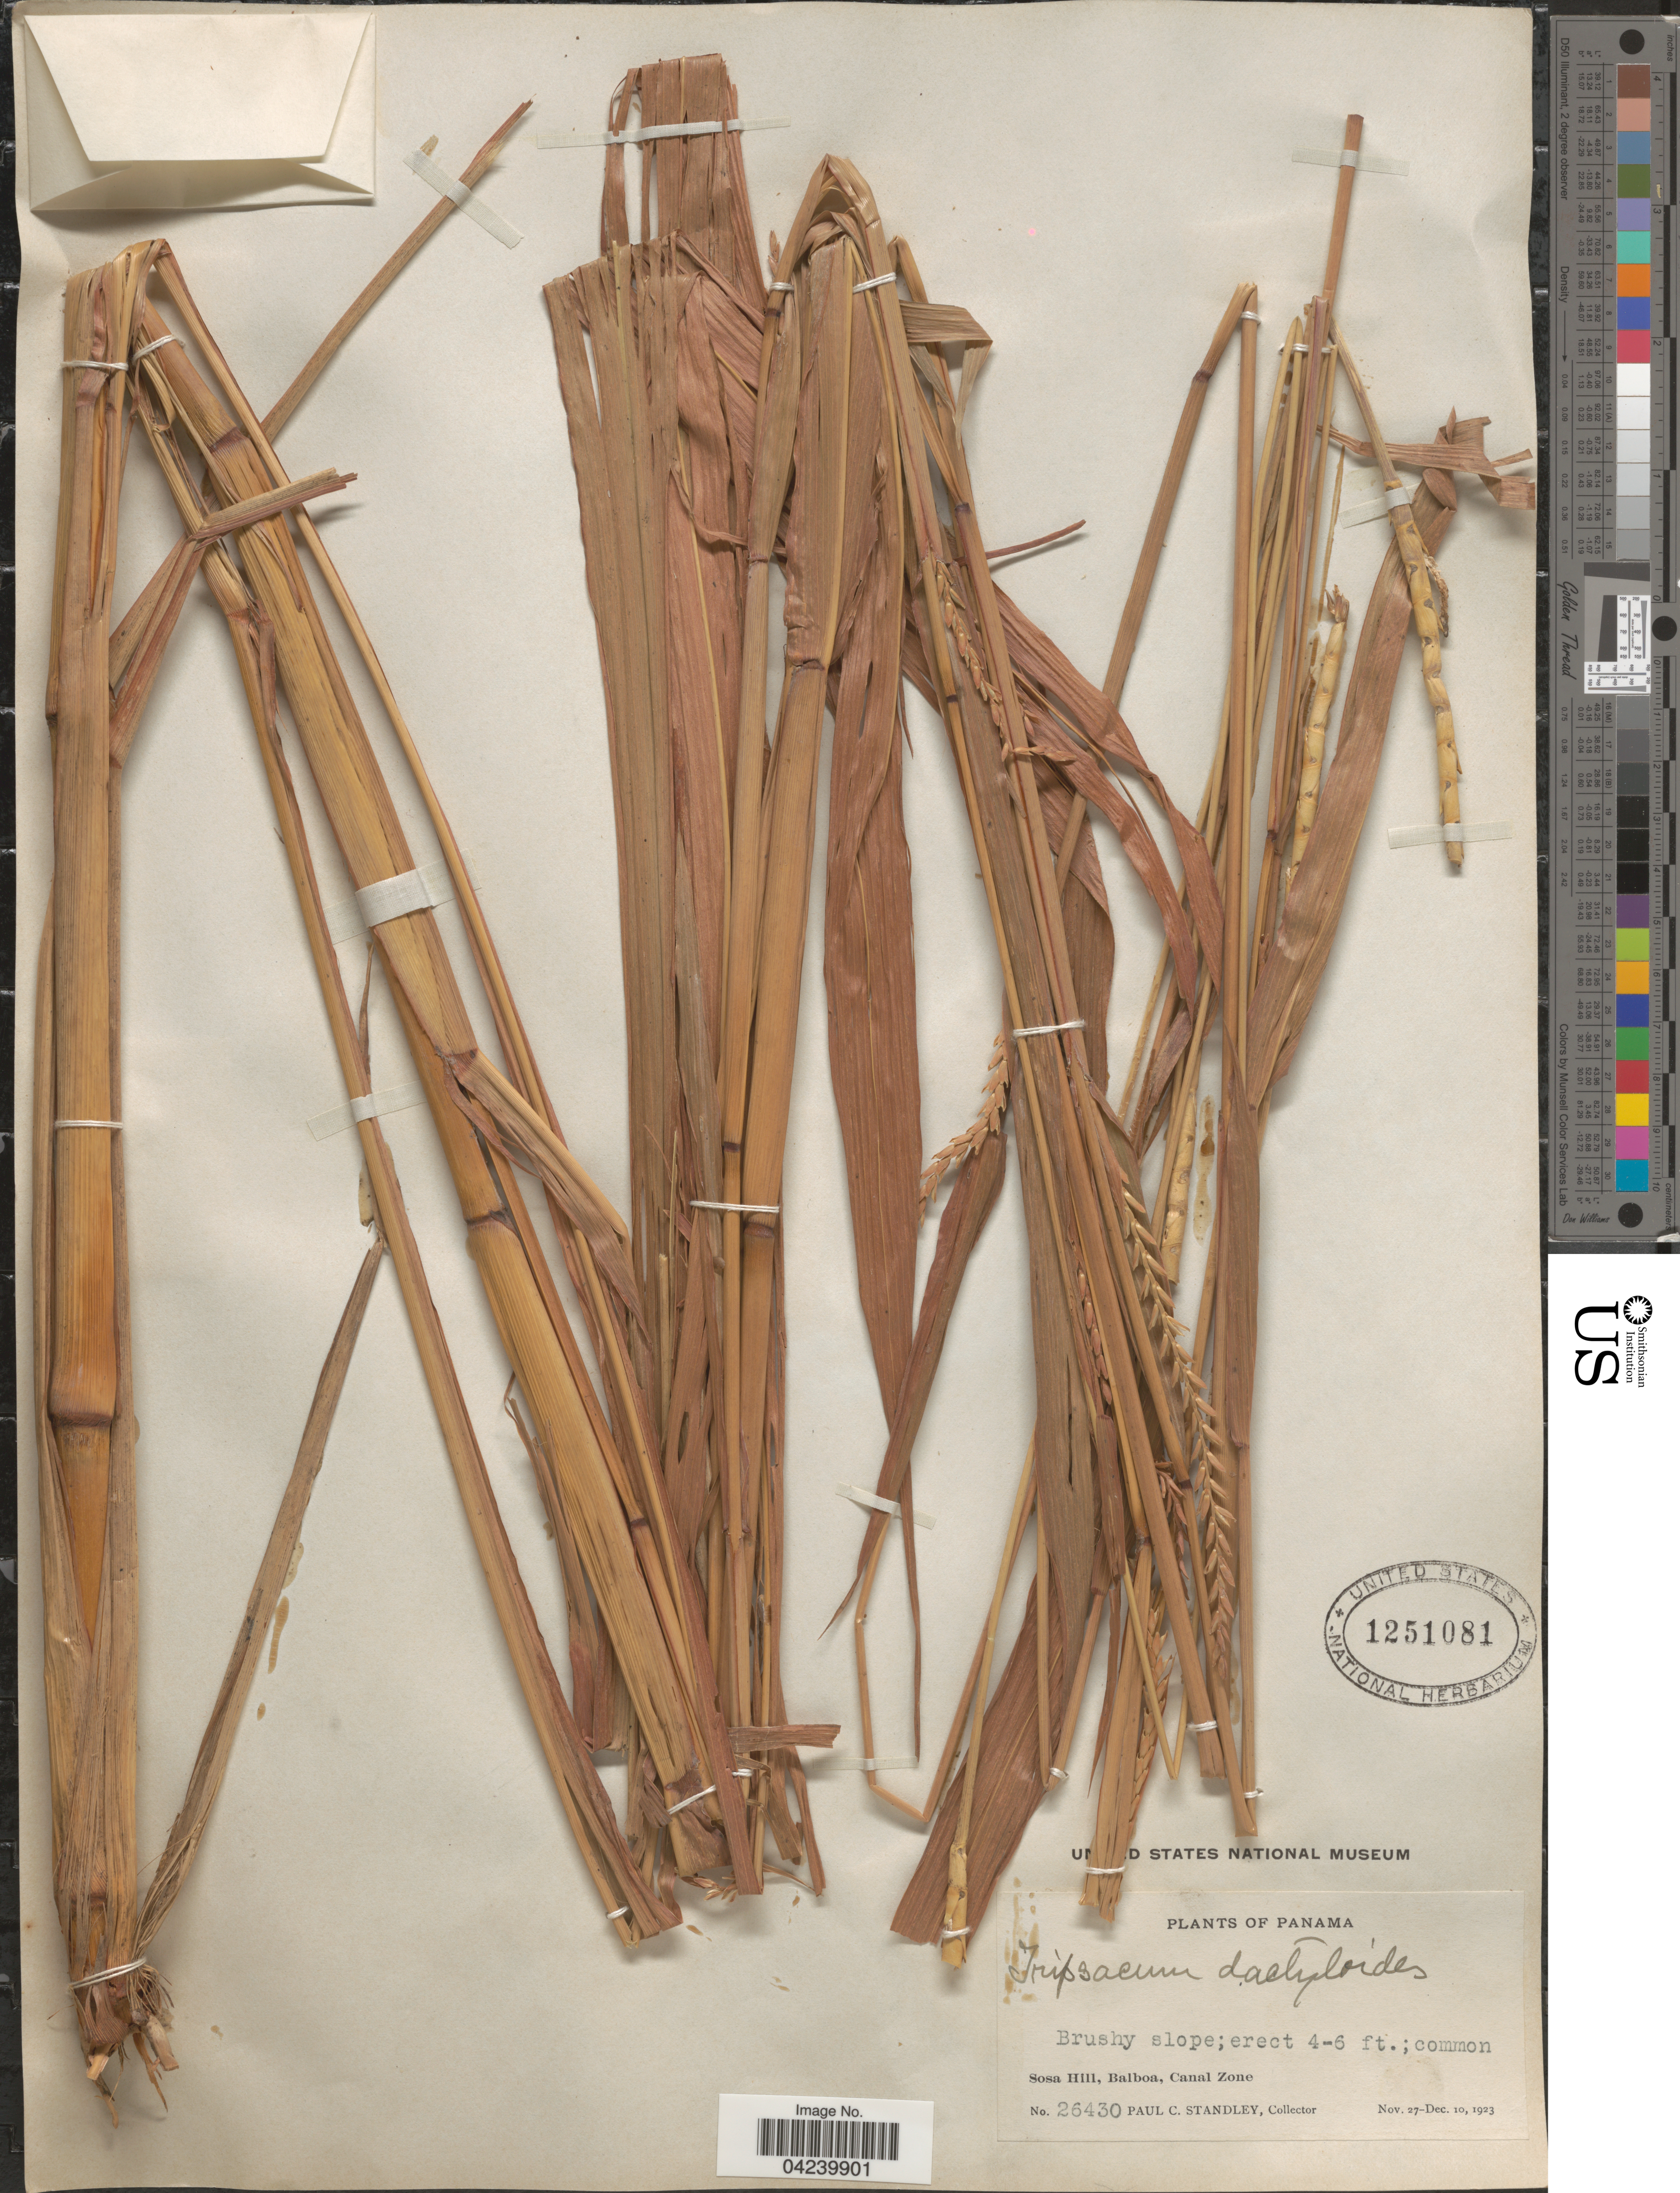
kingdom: Plantae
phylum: Tracheophyta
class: Liliopsida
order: Poales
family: Poaceae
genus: Tripsacum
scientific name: Tripsacum lanceolatum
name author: Rupr. ex E. Fourn.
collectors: P. C. Standley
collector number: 26430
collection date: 1923-11-27/1923-12-10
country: Panama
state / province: Colón / Panamá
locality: Sosa Hill, Balboa, Canal Zone.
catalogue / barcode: US 1251081